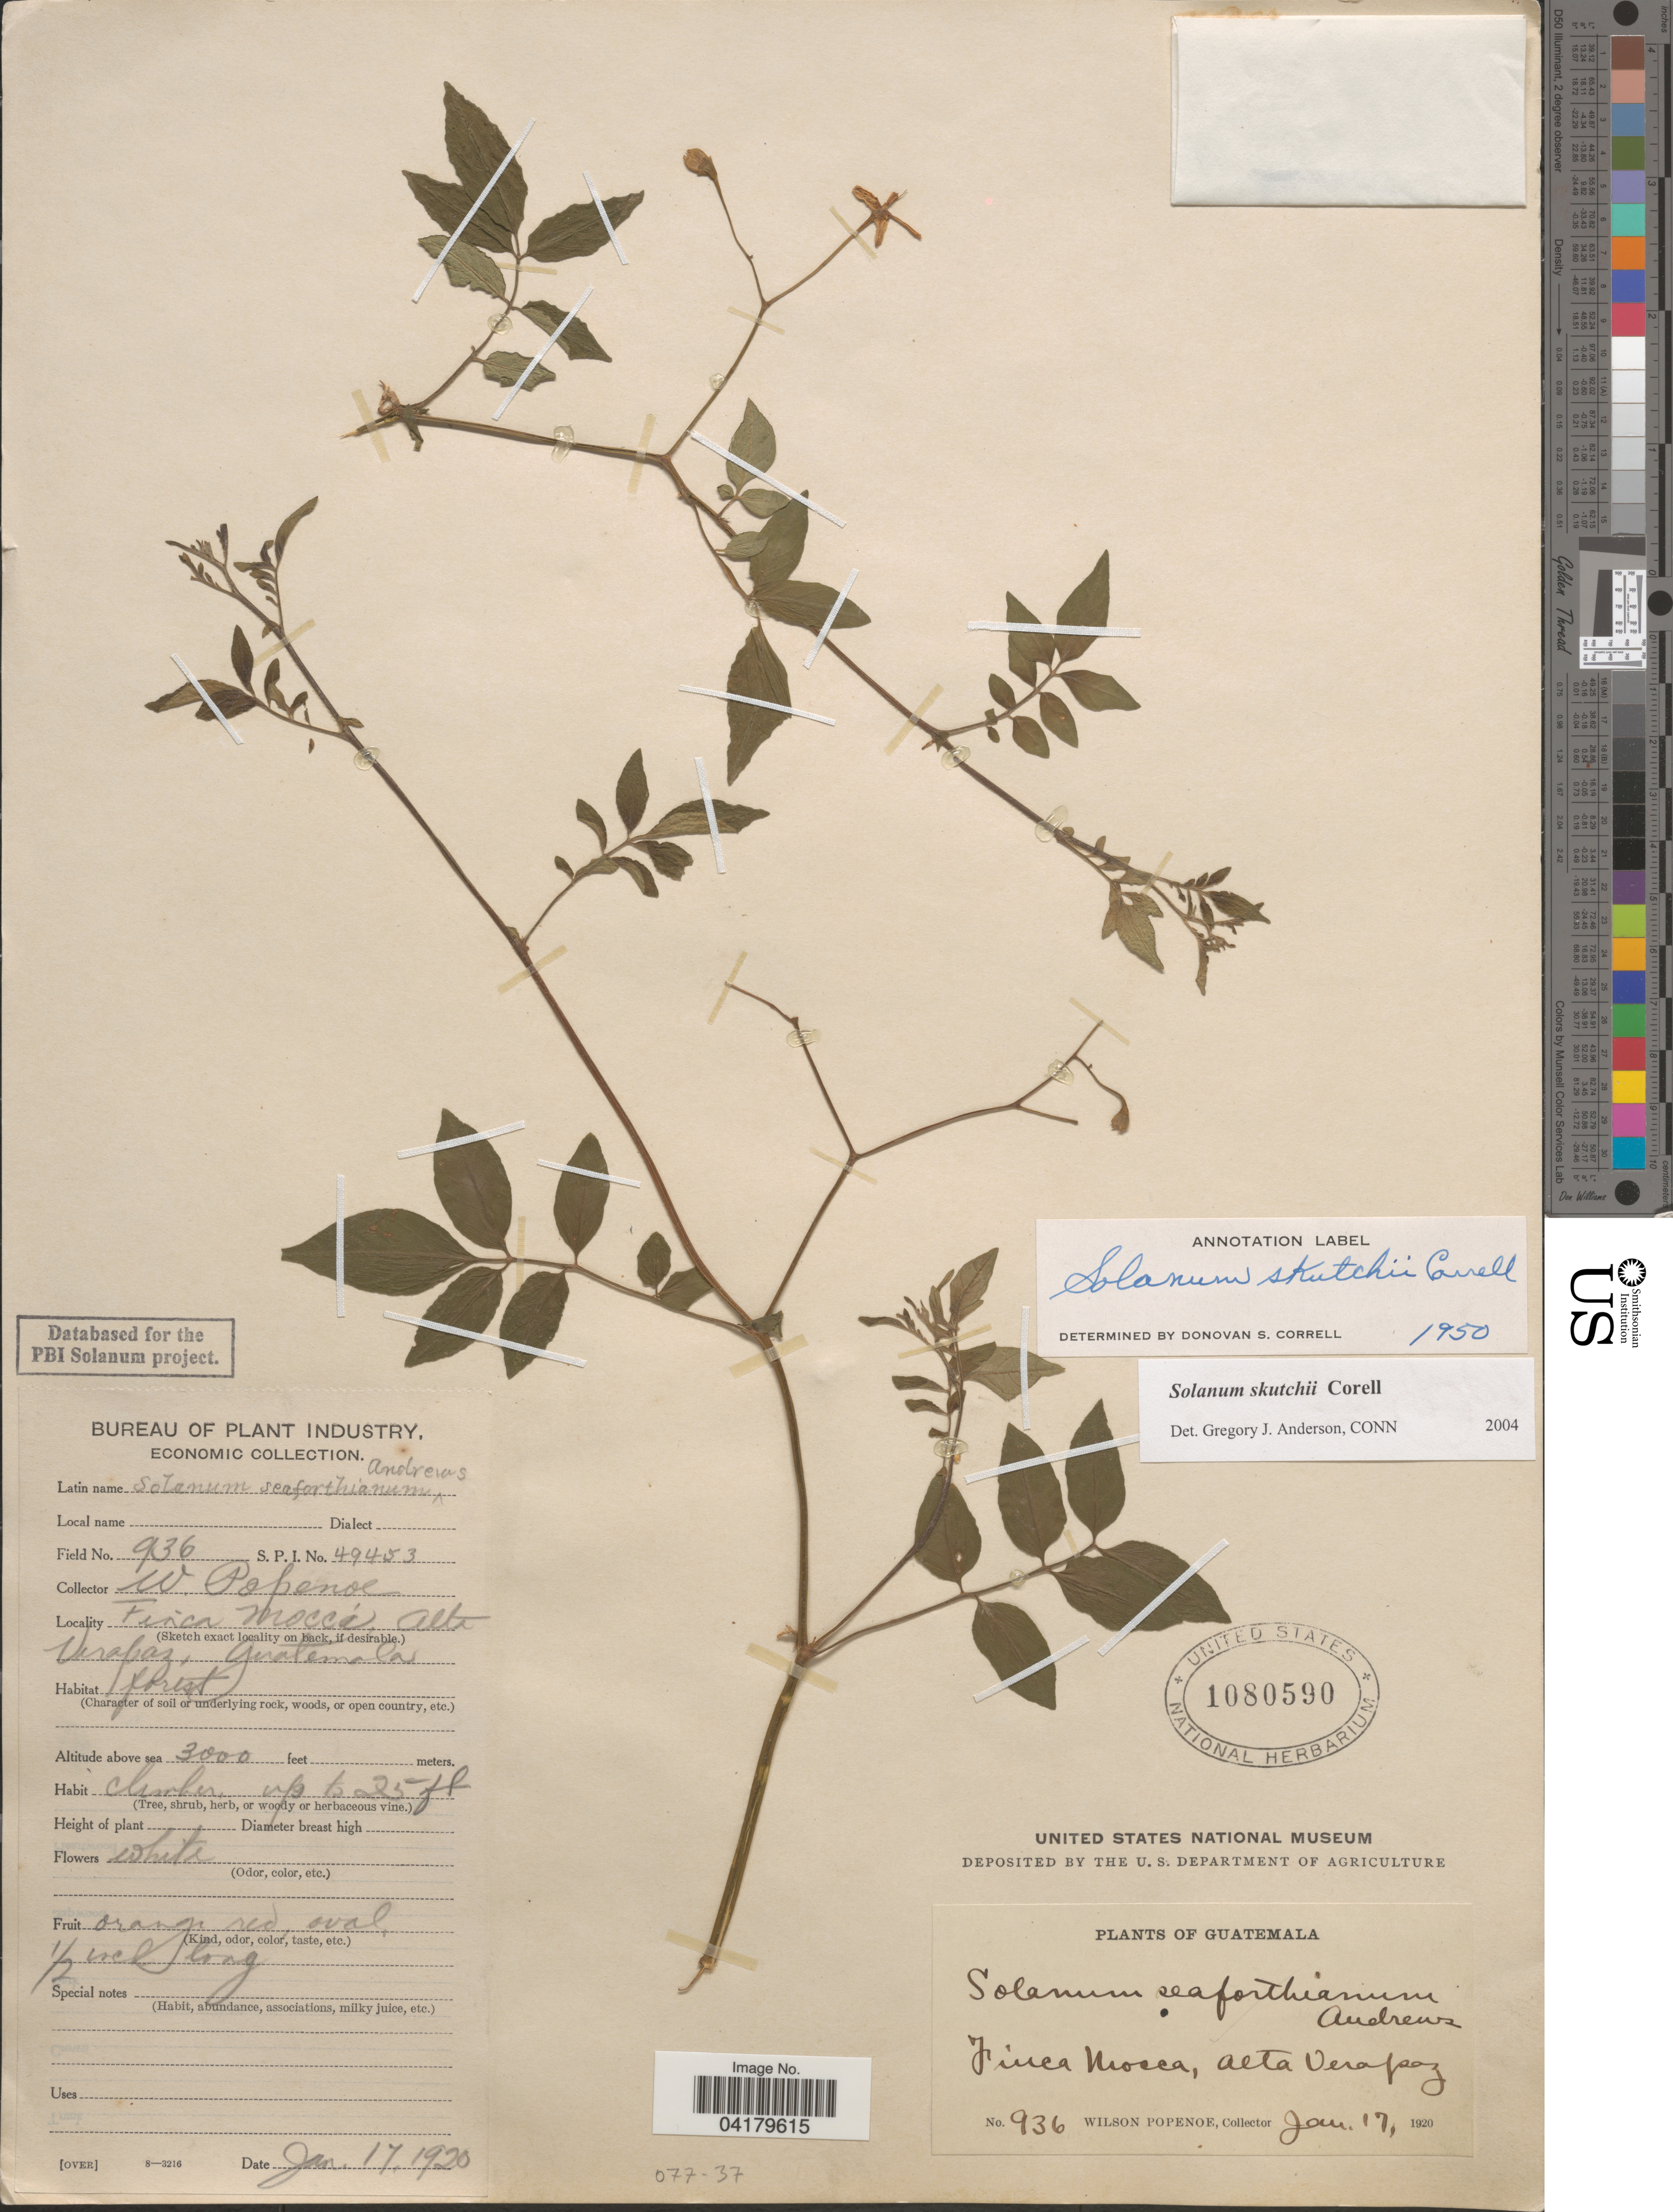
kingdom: Plantae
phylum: Tracheophyta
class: Magnoliopsida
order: Solanales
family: Solanaceae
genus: Solanum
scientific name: Solanum skutchii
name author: Correll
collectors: F. Popenoe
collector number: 936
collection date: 1920-01-17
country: Guatemala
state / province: Alta Verapaz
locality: Finca Moccá.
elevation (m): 914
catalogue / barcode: US 1080590